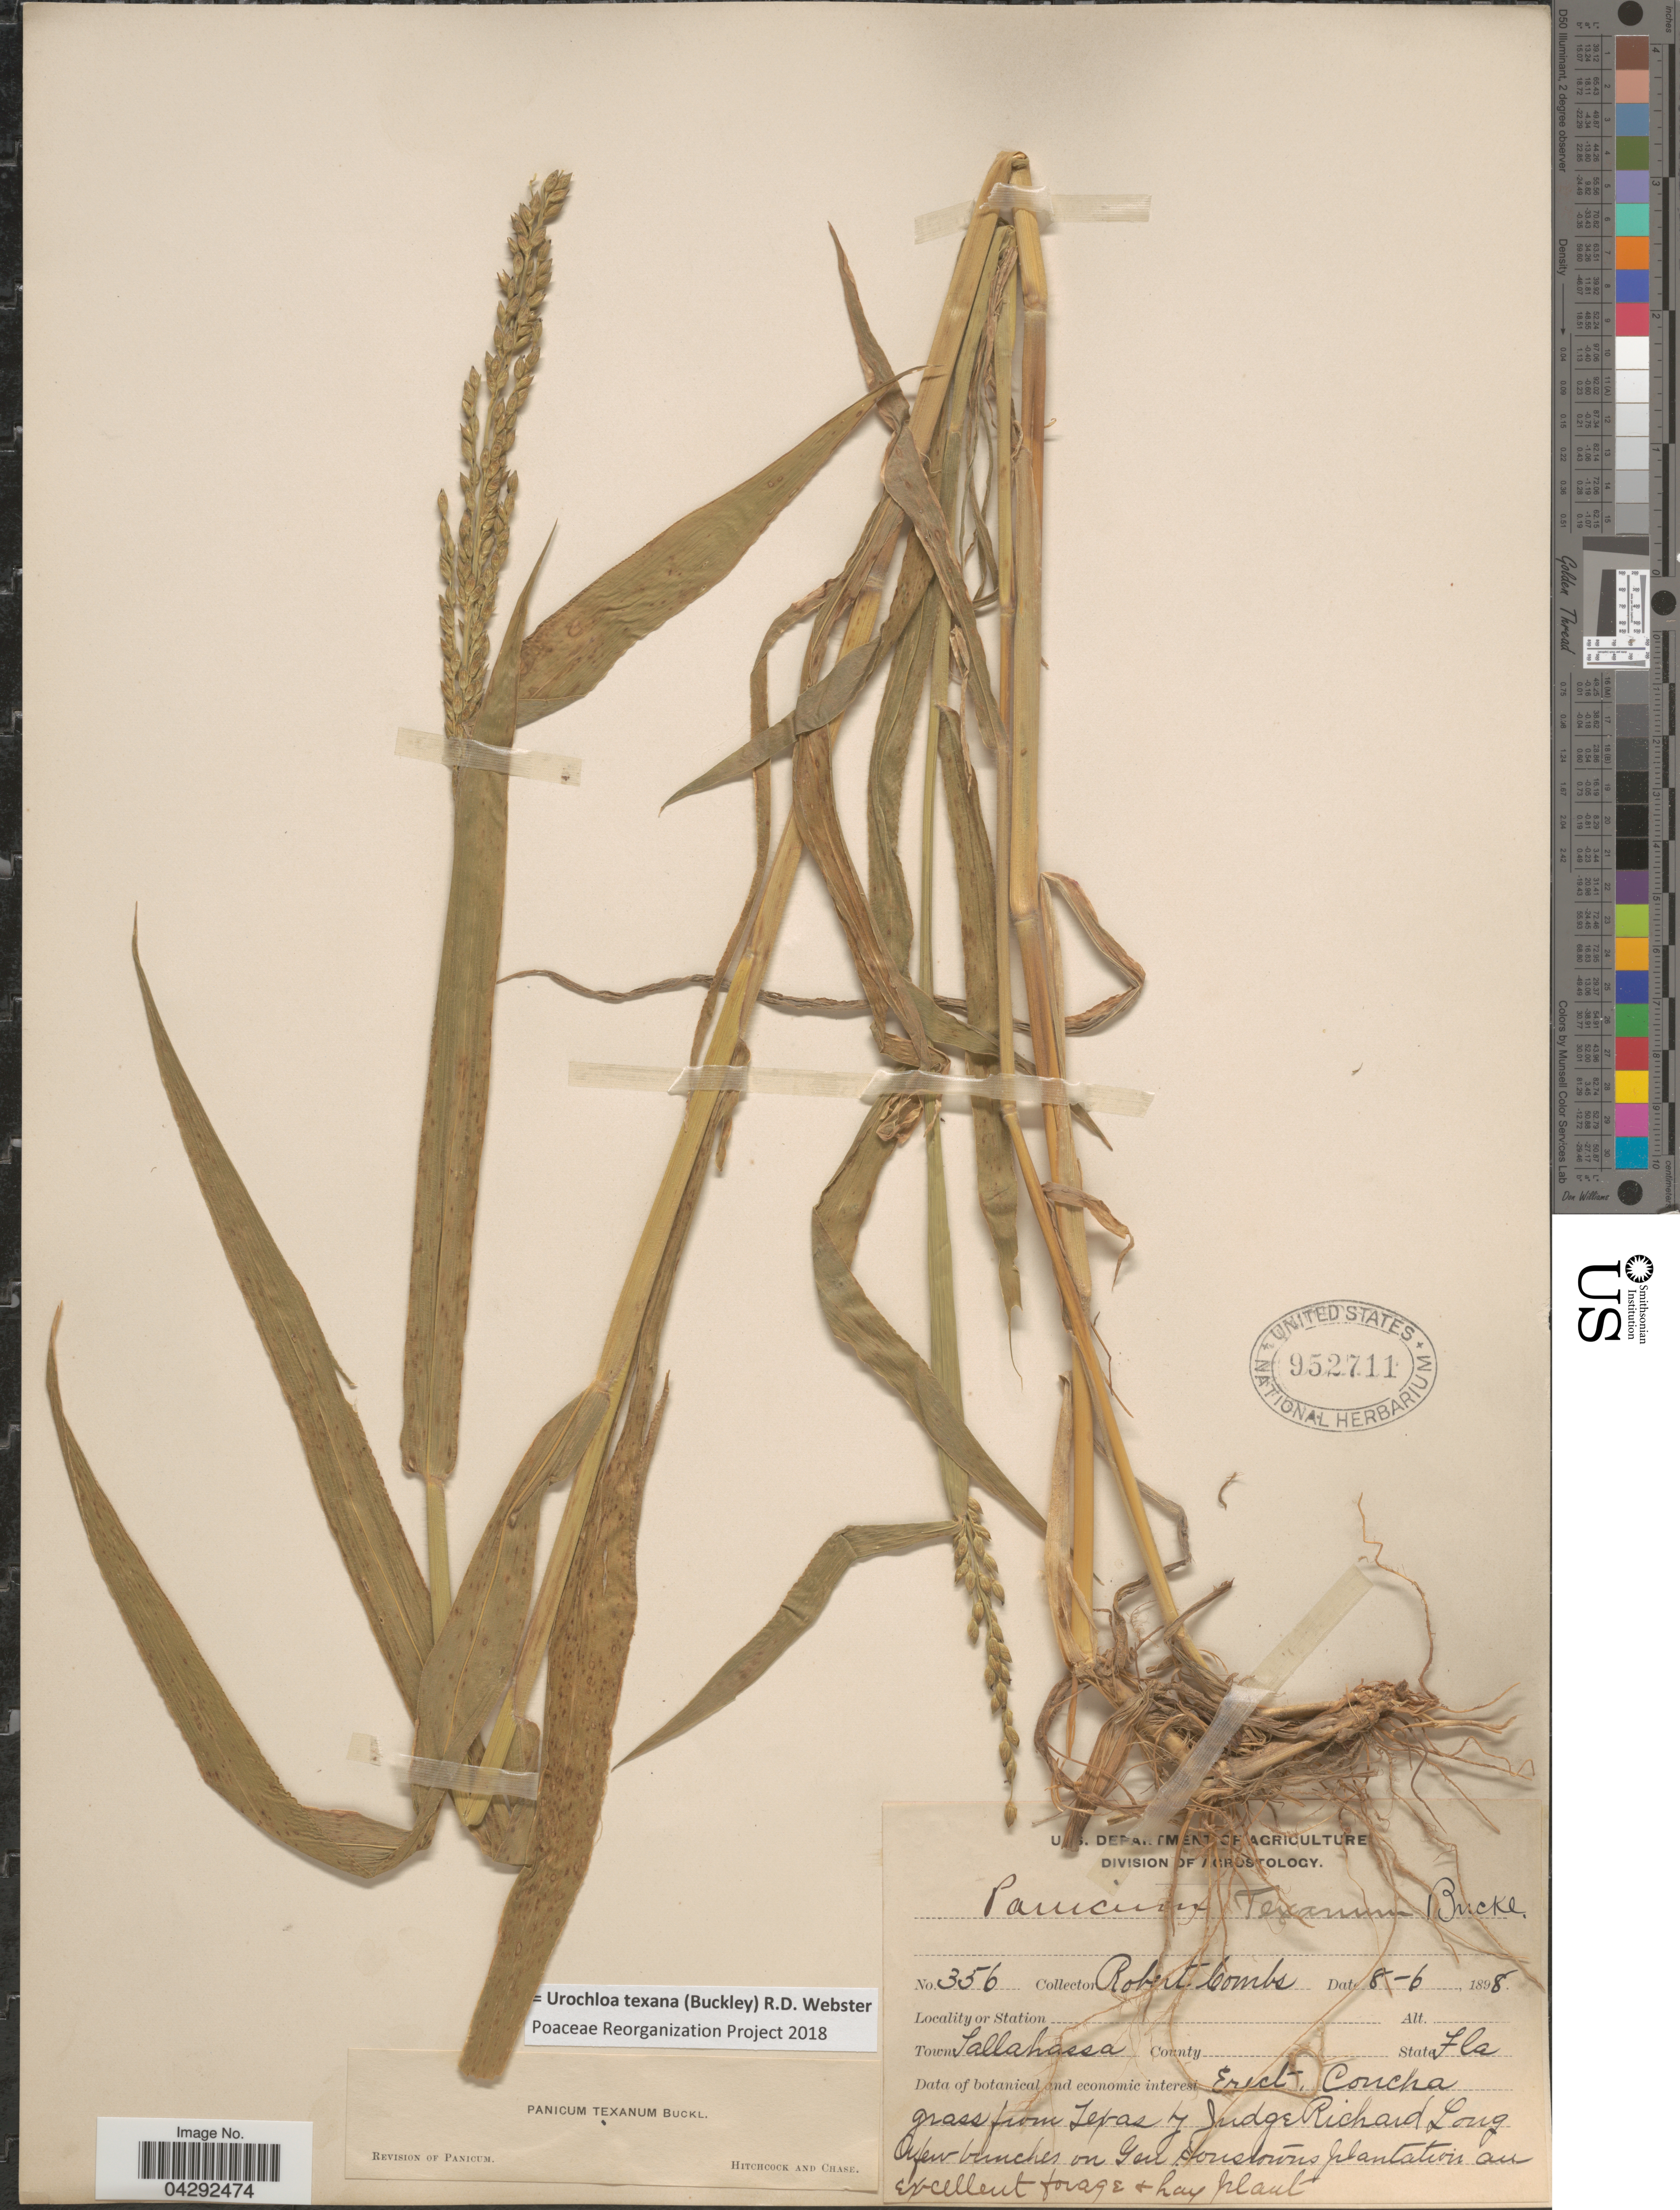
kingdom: Plantae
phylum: Tracheophyta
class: Liliopsida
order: Poales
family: Poaceae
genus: Urochloa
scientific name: Urochloa texana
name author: (Buckley) R.D. Webster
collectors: R. Combs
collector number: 356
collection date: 1898-08-06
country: United States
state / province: Florida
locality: Town Tallahassa.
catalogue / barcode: US 952711